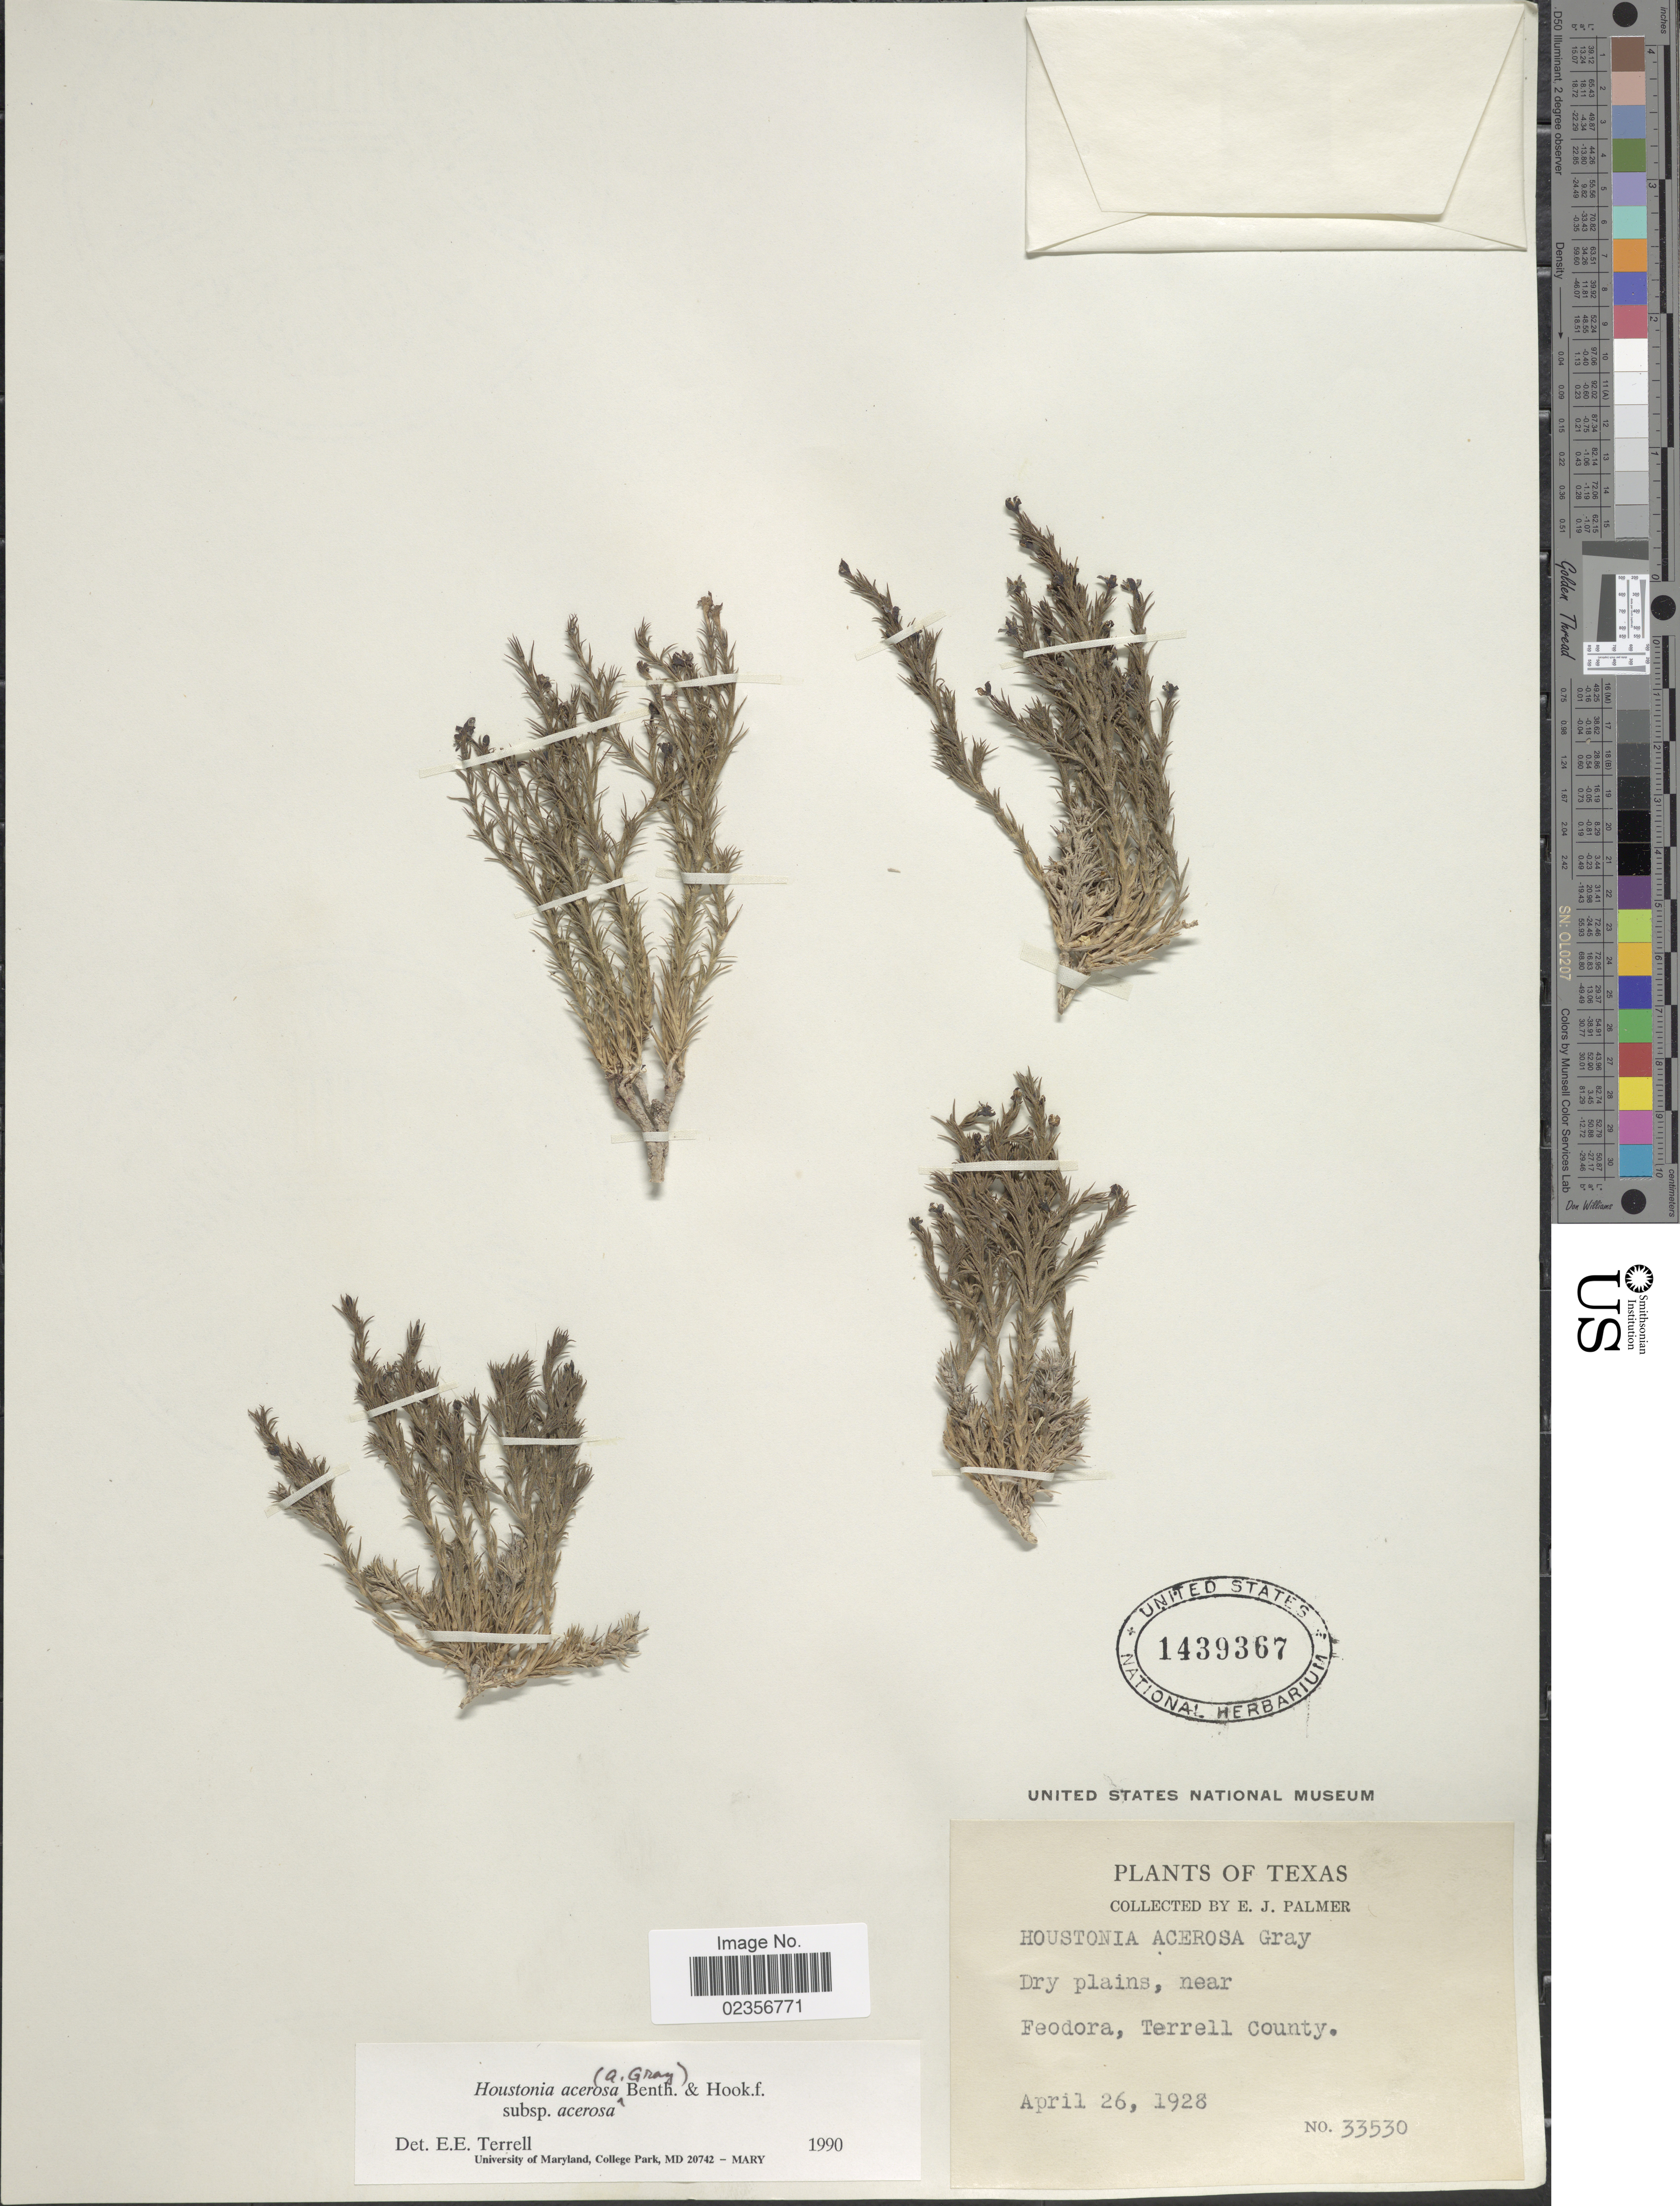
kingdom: Plantae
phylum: Tracheophyta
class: Magnoliopsida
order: Gentianales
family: Rubiaceae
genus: Houstonia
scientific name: Houstonia acerosa var. acerosa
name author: (A. Gray) Benth. & Hook. f.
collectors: E. J. Palmer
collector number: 33530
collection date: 1928-04-26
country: United States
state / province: Texas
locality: Feodora, Terrell County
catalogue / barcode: US 1439367